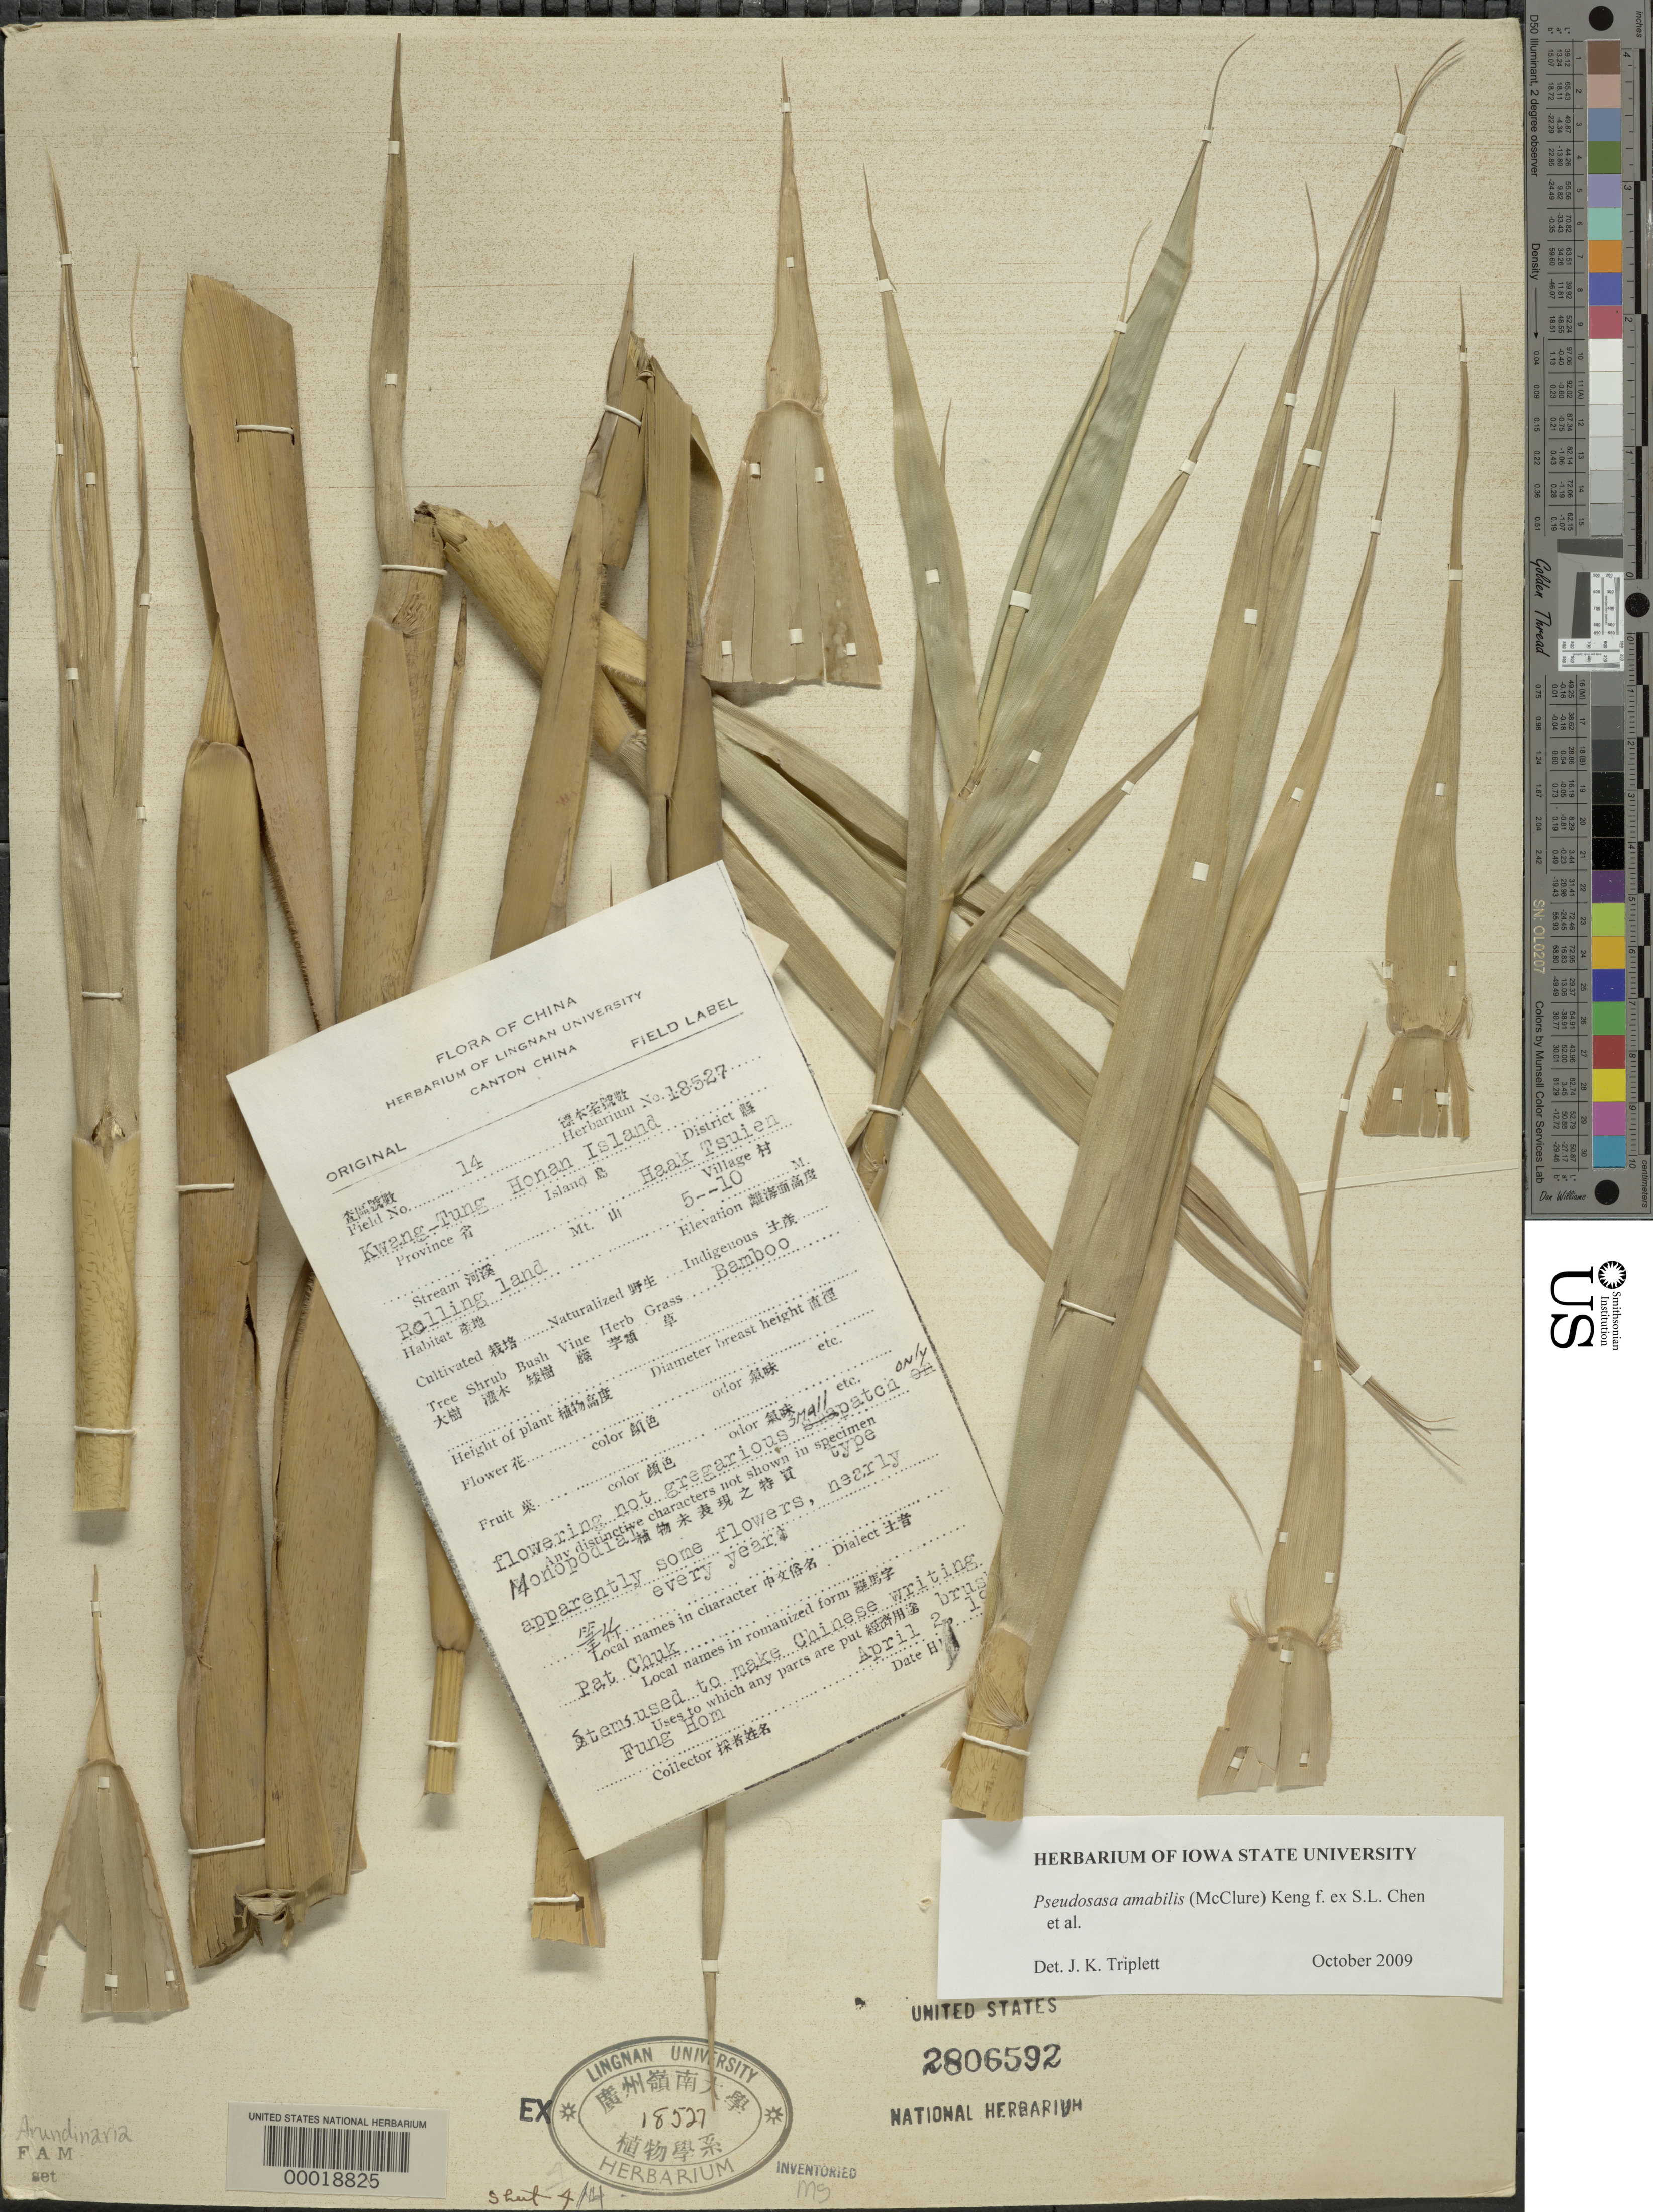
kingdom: Plantae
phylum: Tracheophyta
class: Liliopsida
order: Poales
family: Poaceae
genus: Pseudosasa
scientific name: Pseudosasa amabilis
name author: (McClure) Keng f.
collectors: H. L. Fung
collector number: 14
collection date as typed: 2 Apr 1929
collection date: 1929-04-02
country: China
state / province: Guangdong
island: Honan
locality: Haak Tsuien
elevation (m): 5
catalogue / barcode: US 2806592